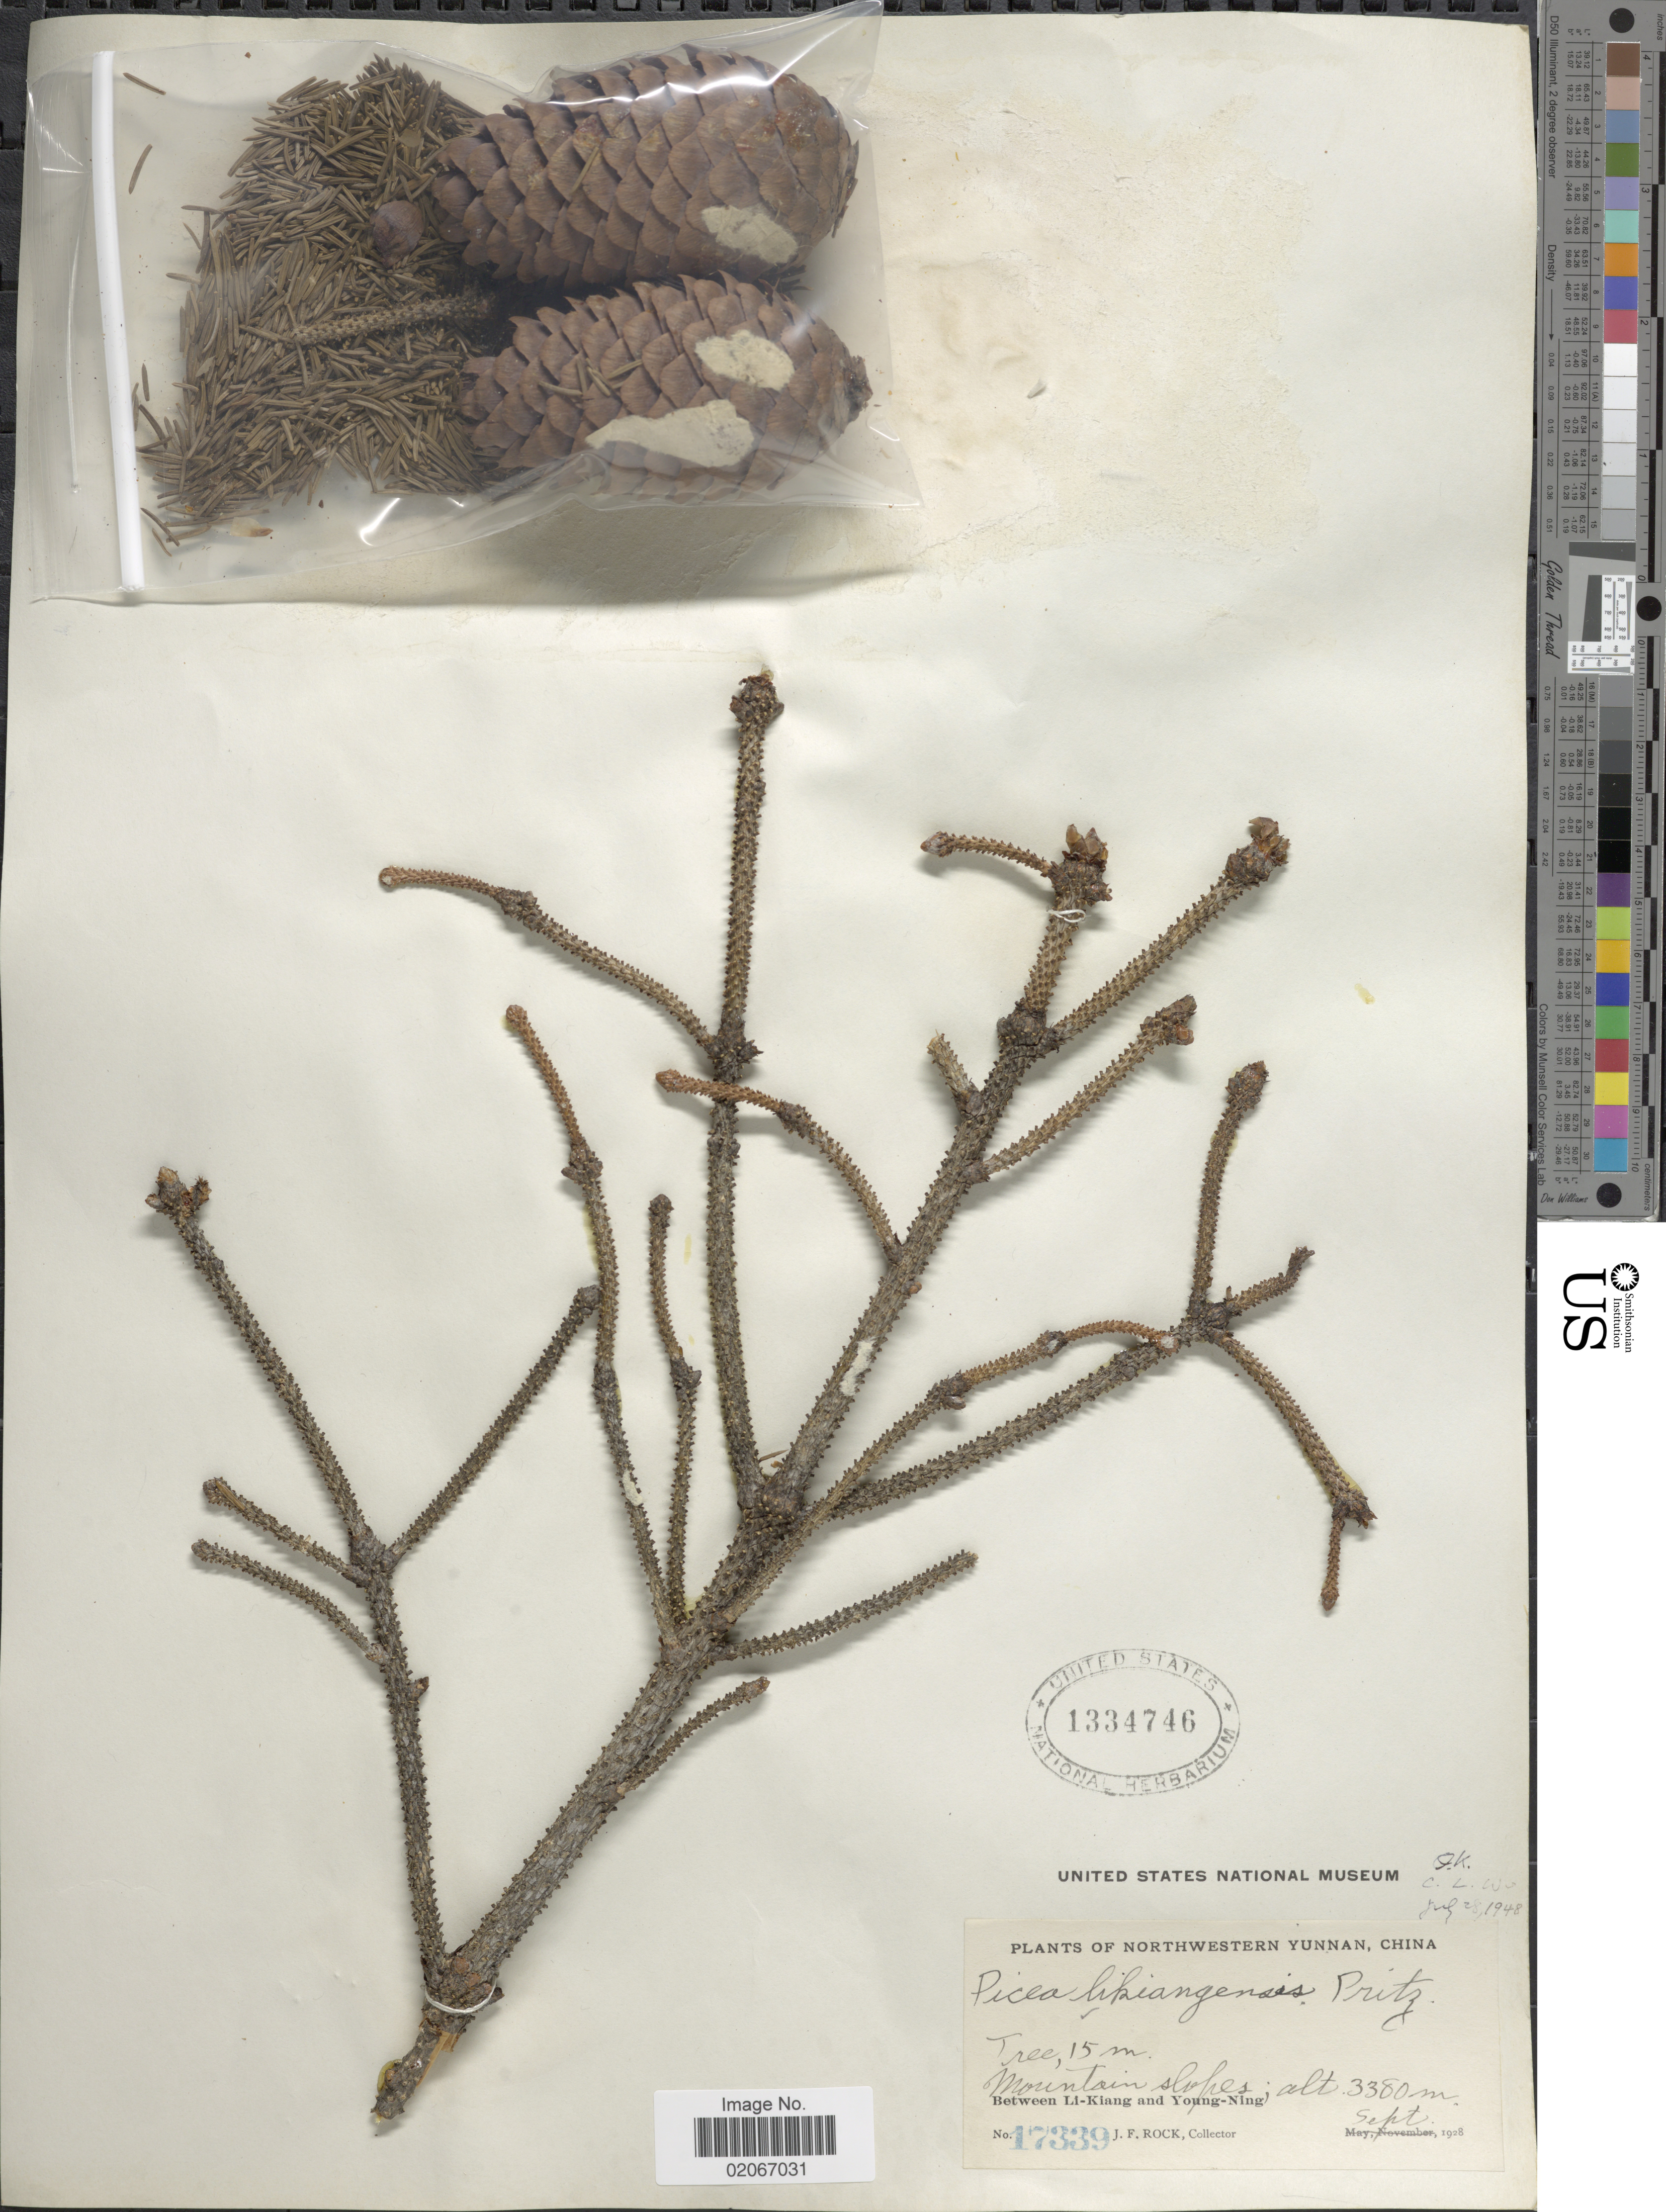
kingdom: Plantae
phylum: Tracheophyta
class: Pinopsida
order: Pinales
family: Pinaceae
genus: Picea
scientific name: Picea likiangensis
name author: (Franch.) E. Pritz.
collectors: J. Rock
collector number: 17339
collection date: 1928-09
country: China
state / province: Yunnan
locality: Northwestern Yunnan, mountain slopes, between Li- Kiang and Young- Ning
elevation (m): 3380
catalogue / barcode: US 1334746